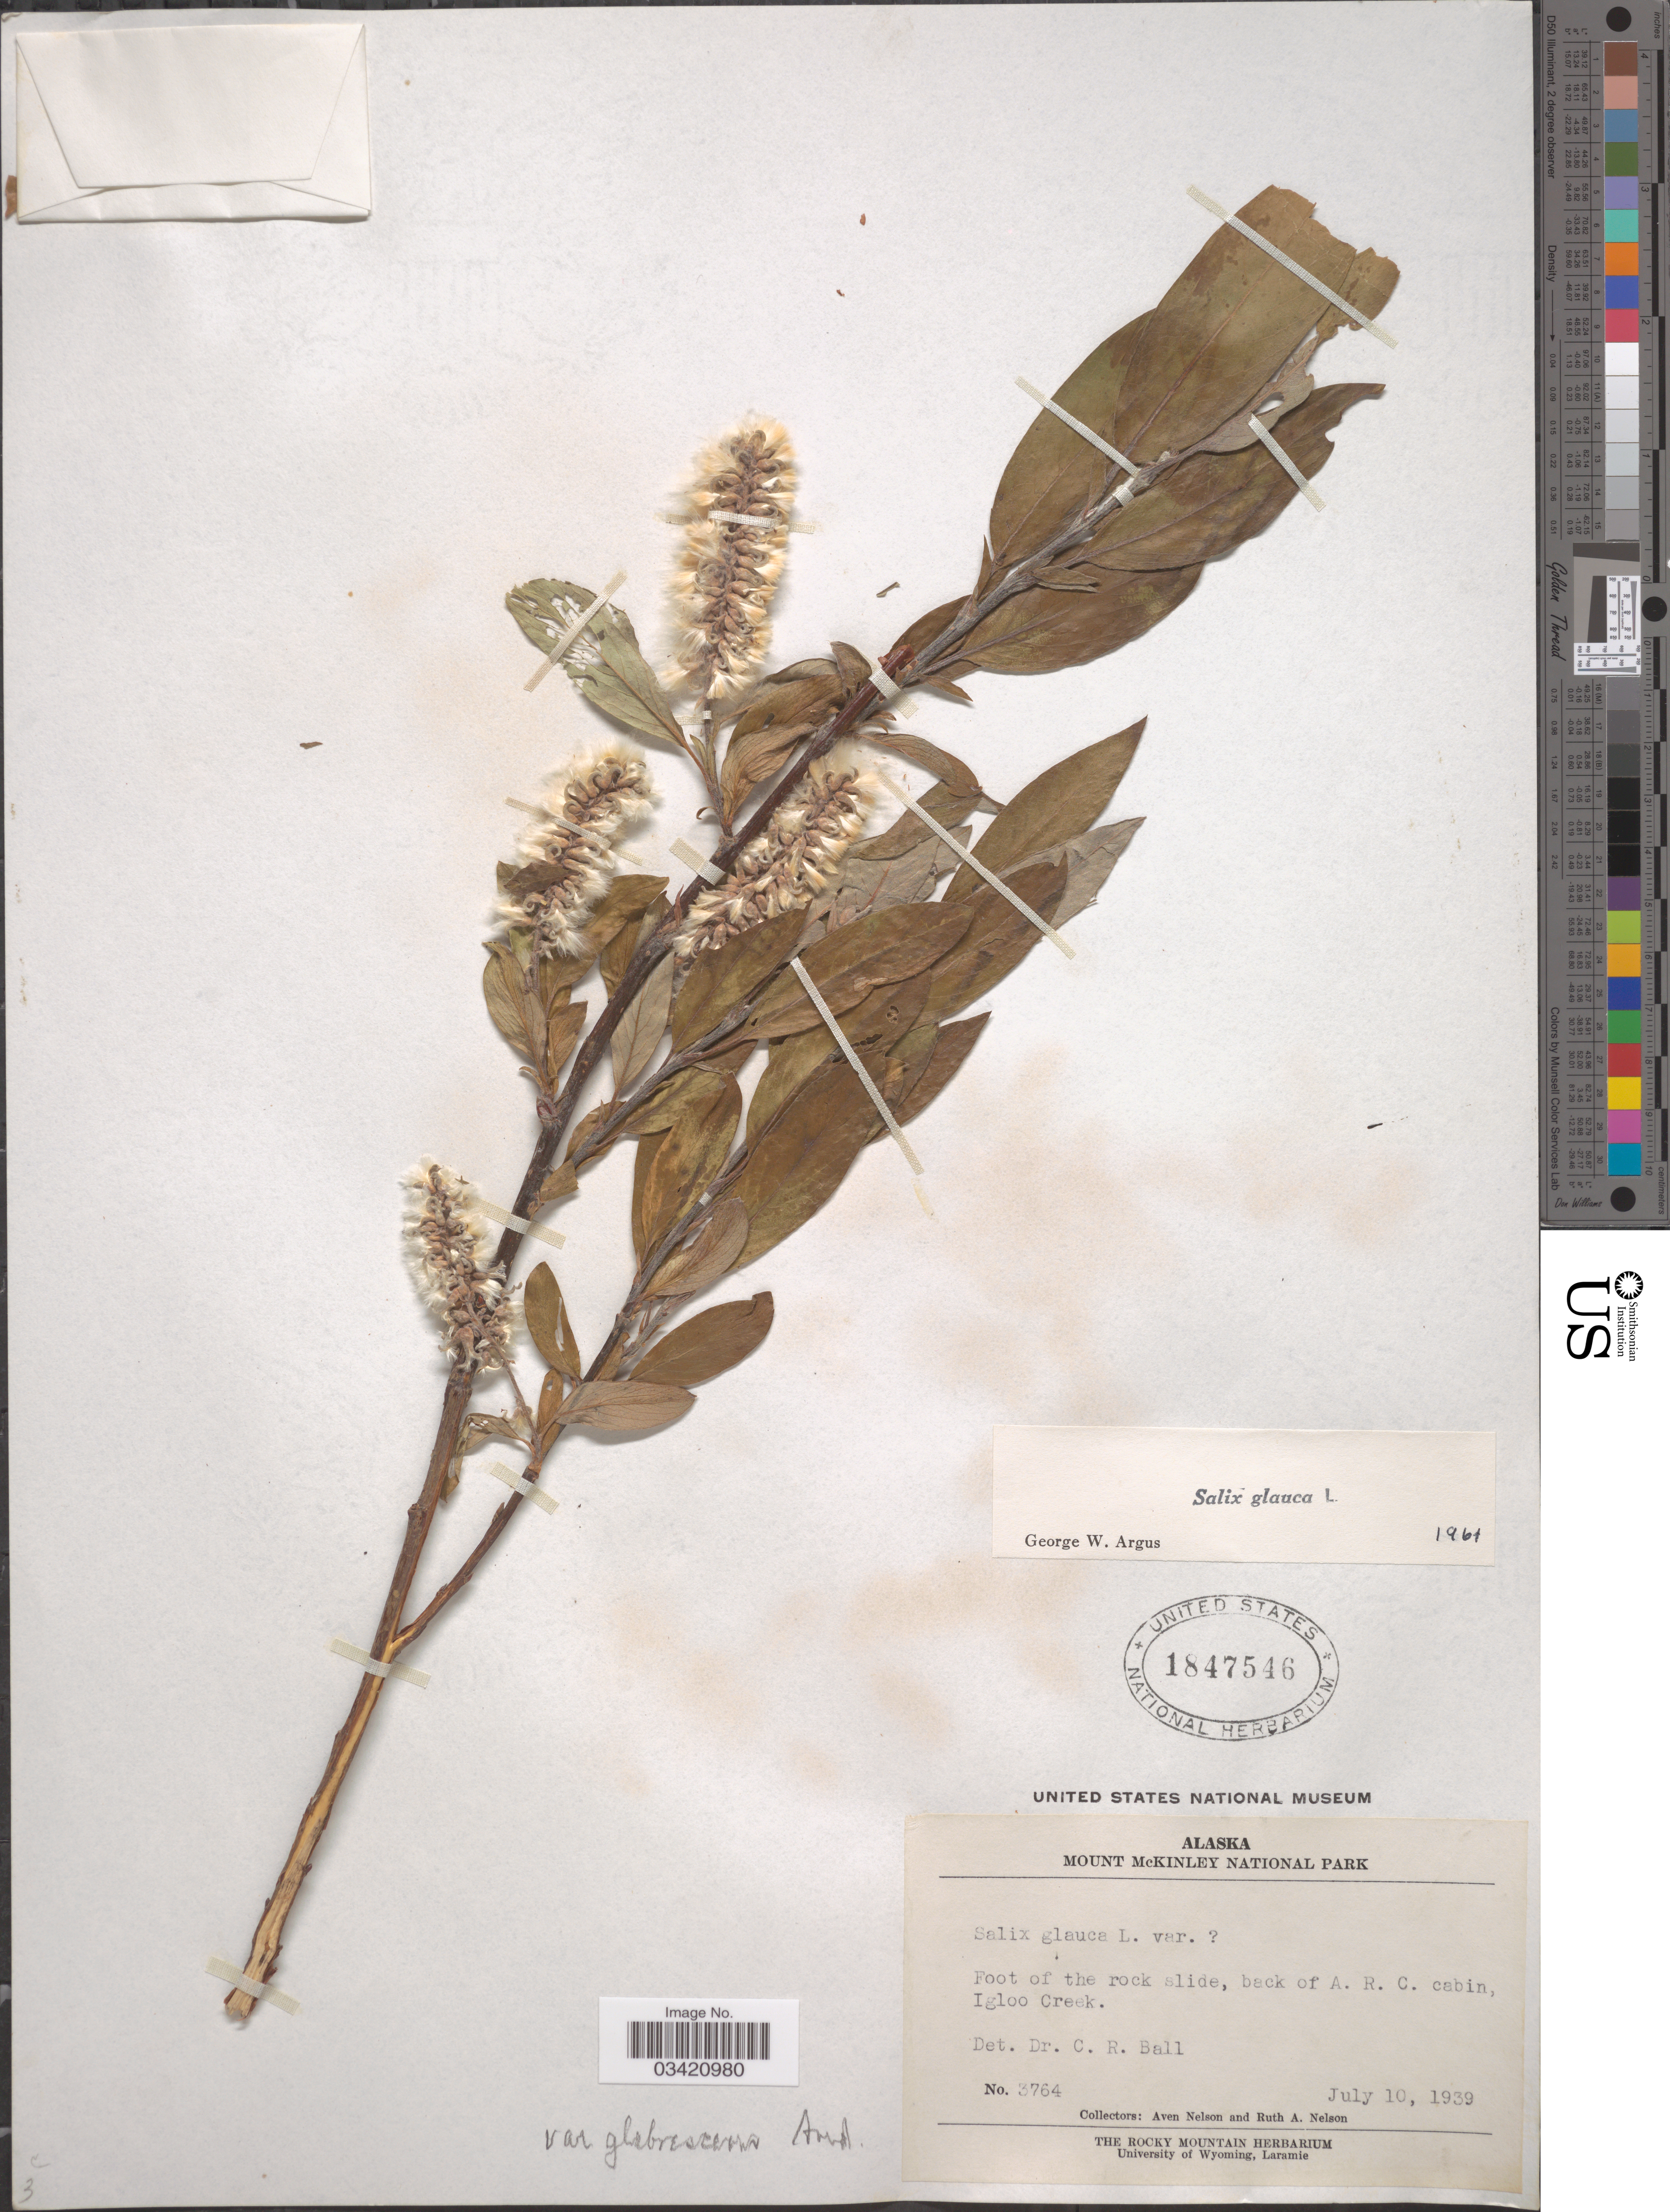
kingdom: Plantae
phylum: Tracheophyta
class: Magnoliopsida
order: Malpighiales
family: Salicaceae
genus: Salix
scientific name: Salix glauca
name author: L.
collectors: A. Nelson & R. A. Nelson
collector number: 3764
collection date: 1939-07-10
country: United States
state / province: Alaska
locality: Mount McKinley National Park. Foot of the rock slide, back of A. R. C. cabin, Igloo Creek.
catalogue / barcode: US 1847546